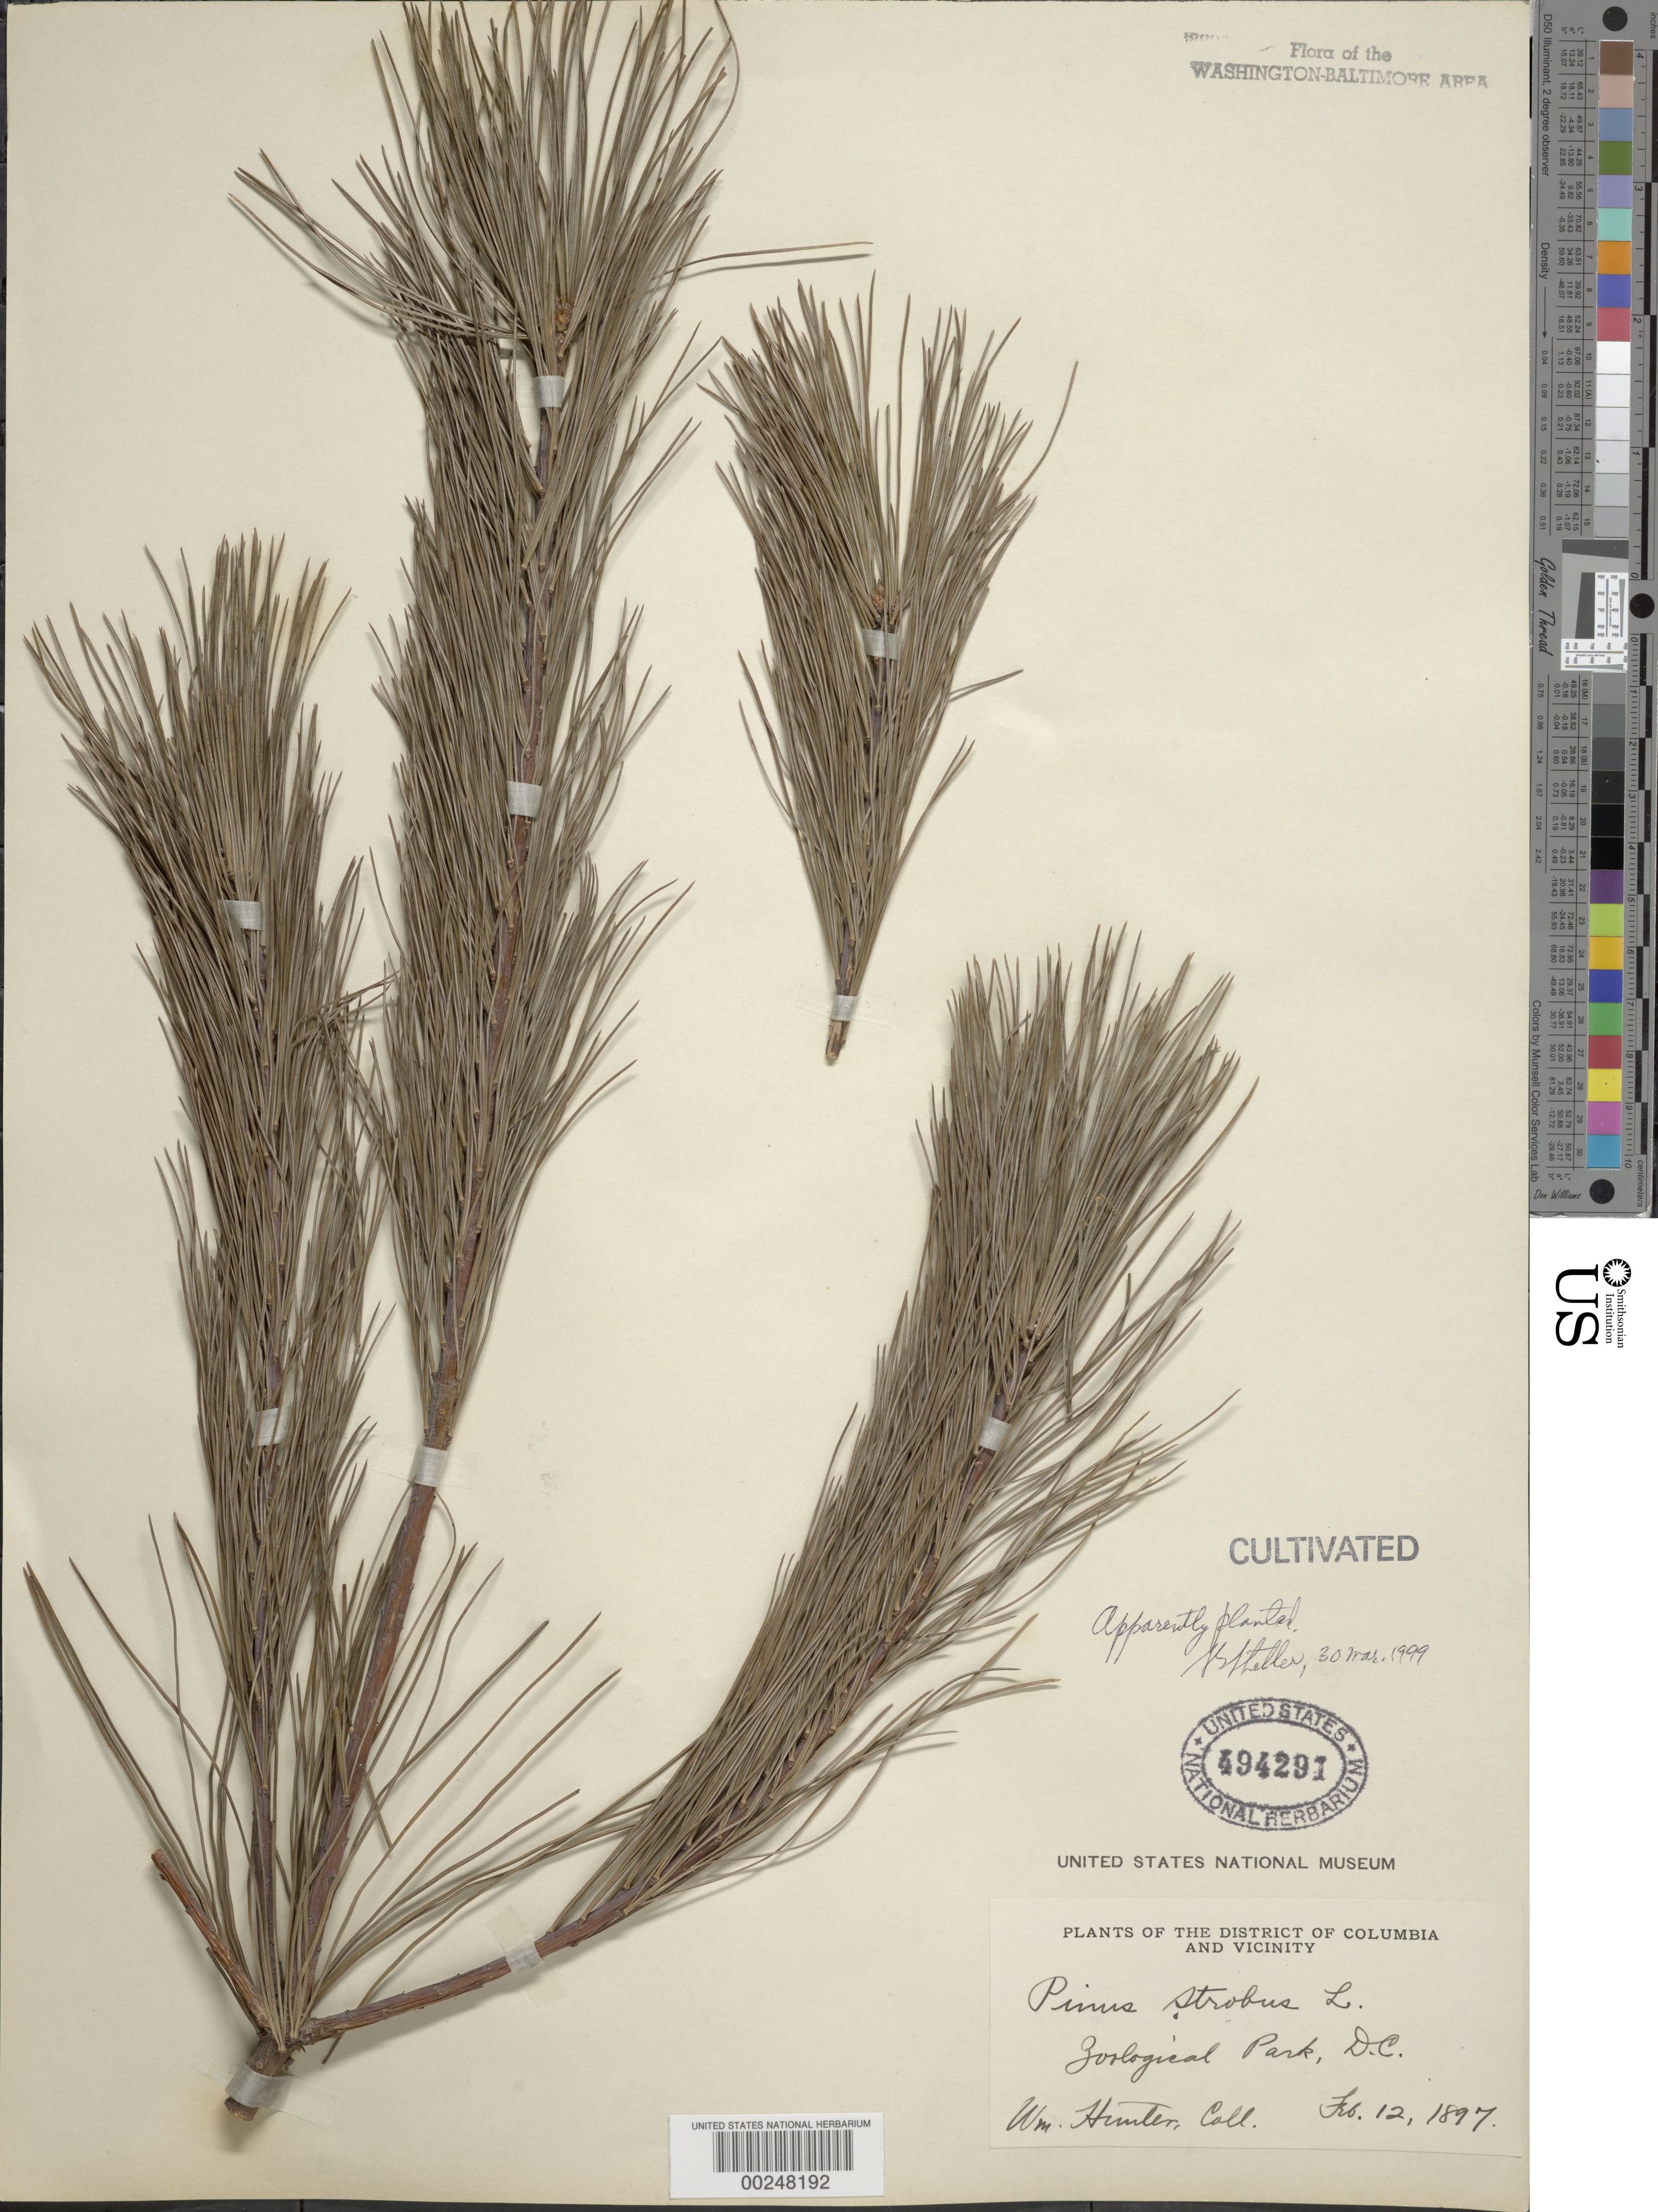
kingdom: Plantae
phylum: Tracheophyta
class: Pinopsida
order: Pinales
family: Pinaceae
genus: Pinus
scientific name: Pinus strobus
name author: L.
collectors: W. Hunter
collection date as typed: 12 Feb 1897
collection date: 1897-02-12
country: United States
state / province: District of Columbia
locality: Zoological Park Rock Creek Park and Vicinity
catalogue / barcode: US 494291